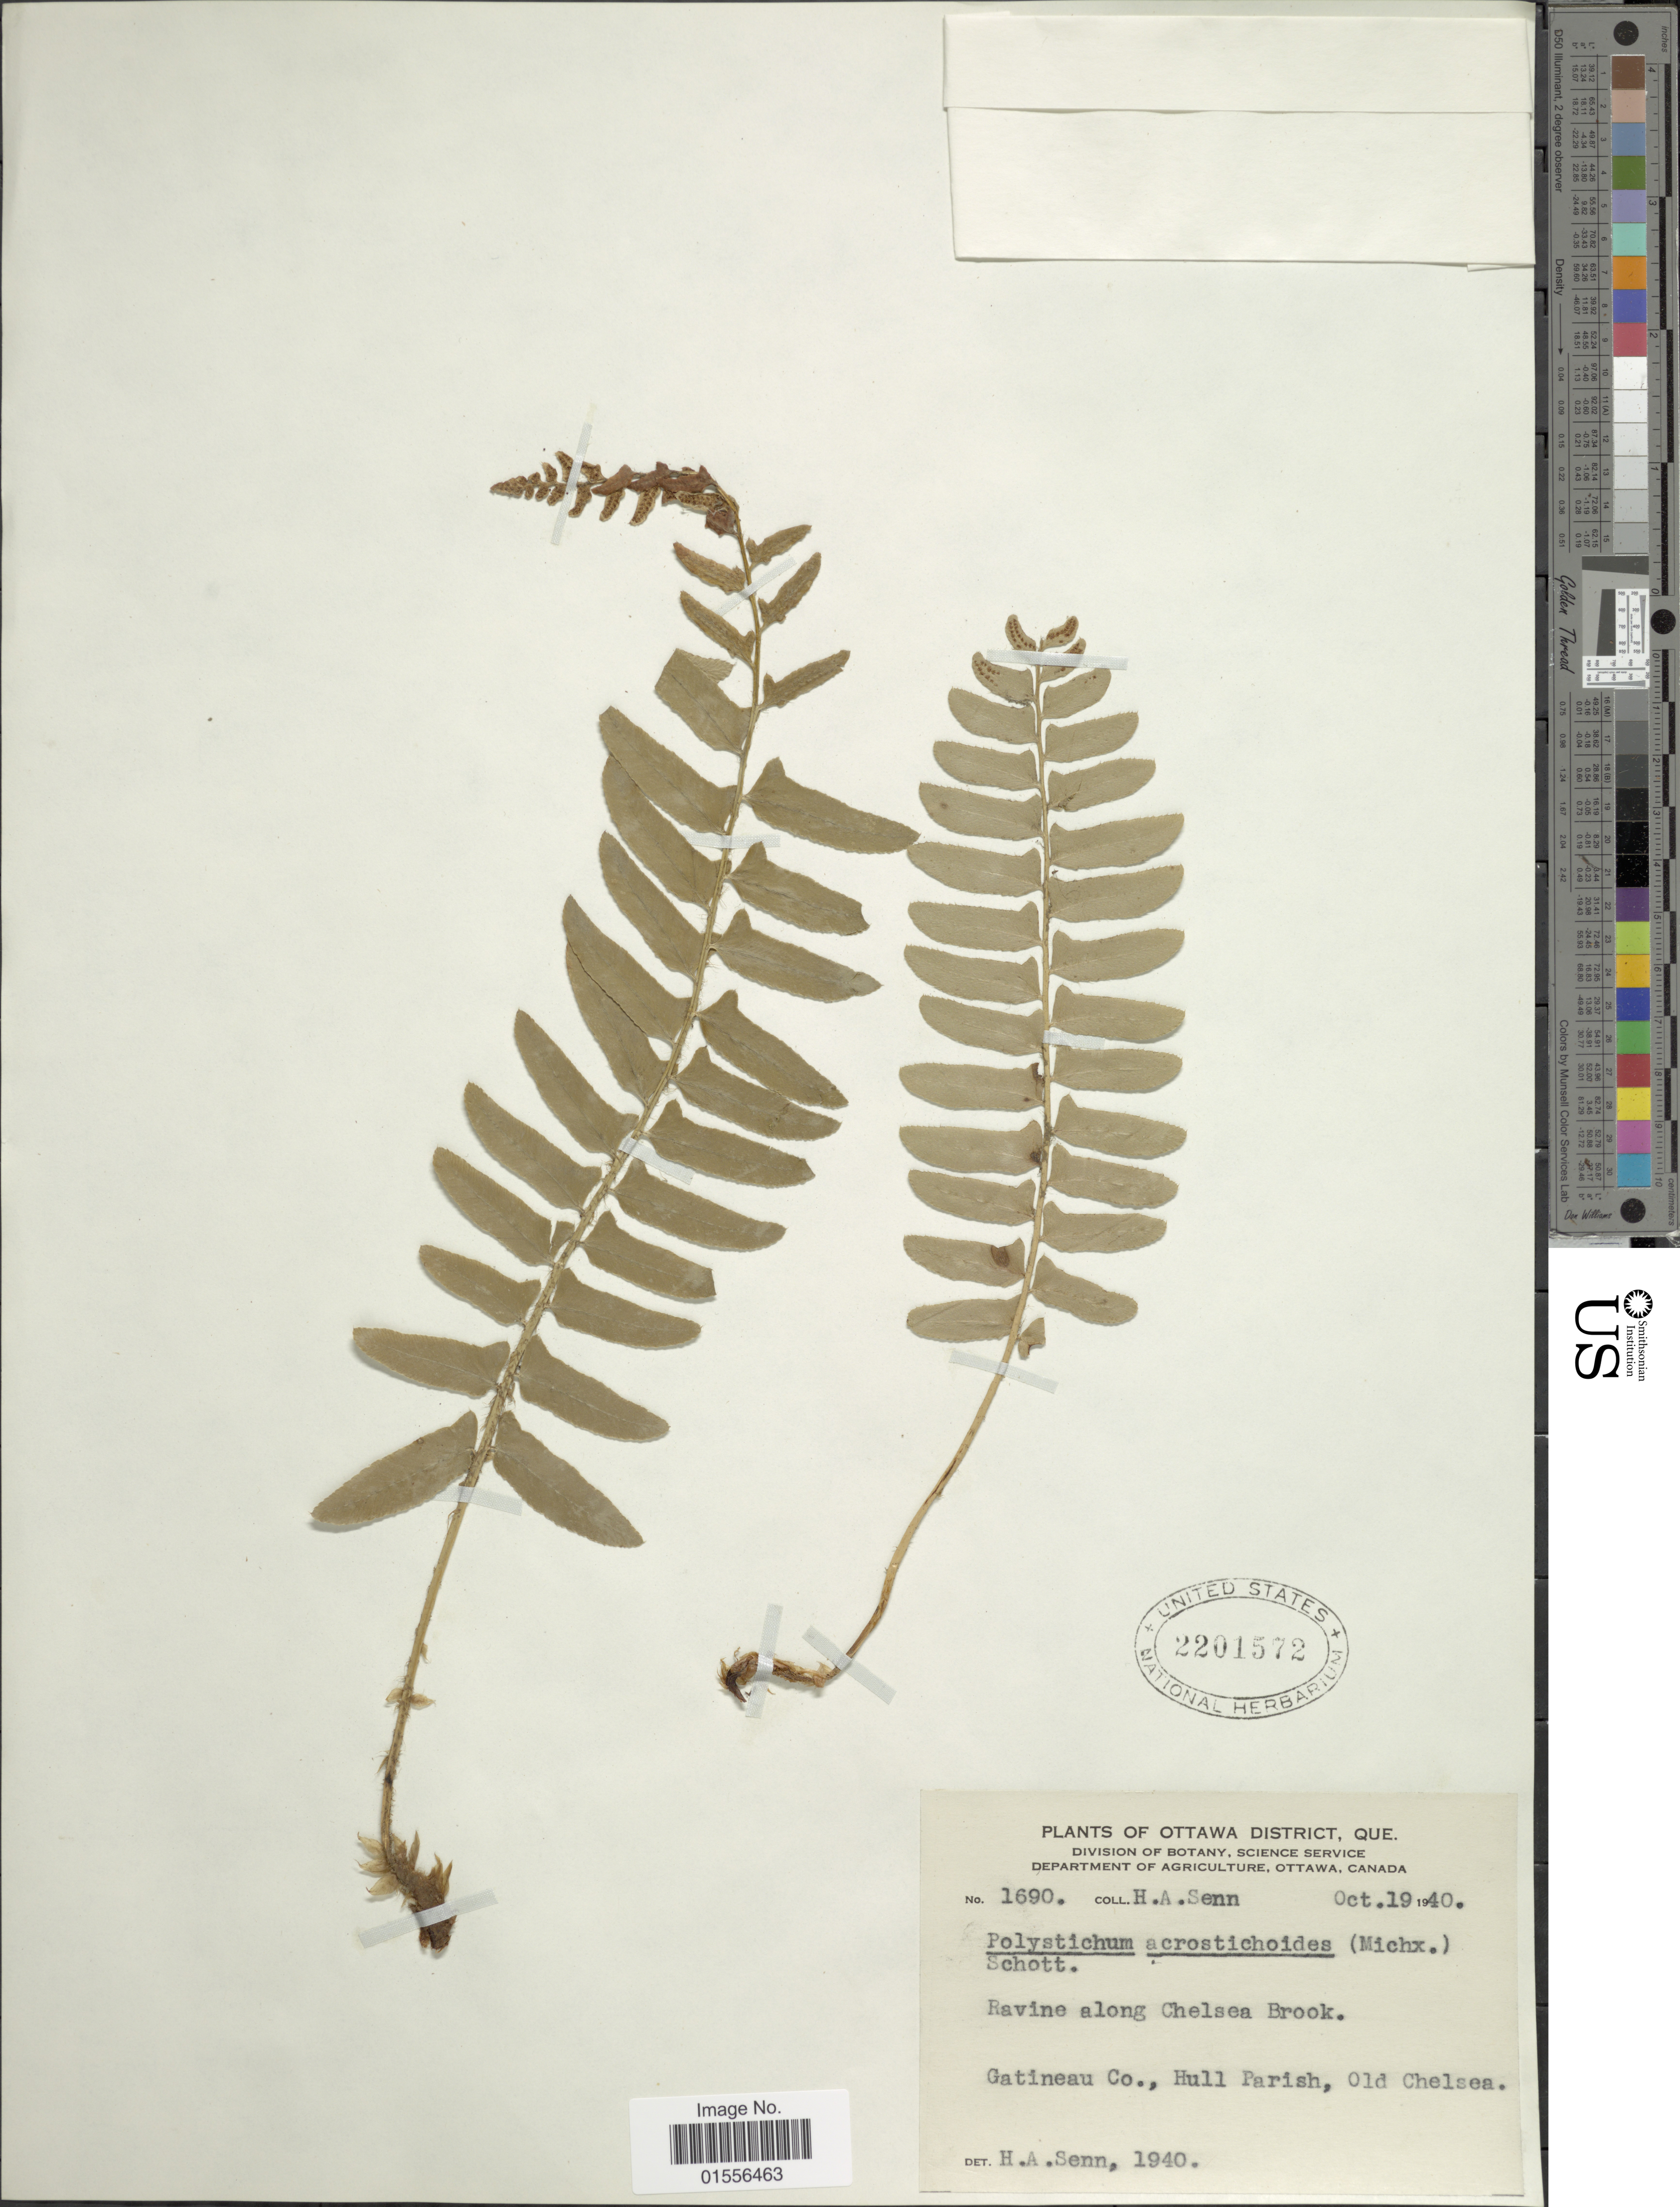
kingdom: Plantae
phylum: Tracheophyta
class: Polypodiopsida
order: Polypodiales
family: Dryopteridaceae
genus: Polystichum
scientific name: Polystichum acrostichoides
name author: (Michx.) Schott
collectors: H. Senn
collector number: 1690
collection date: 1940-10-19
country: Canada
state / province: Quebec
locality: Ottawa District, Ravine along Chelsea Brook, Gatineau Co., Hull Parsih, Old Chelsea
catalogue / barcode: US 2201572